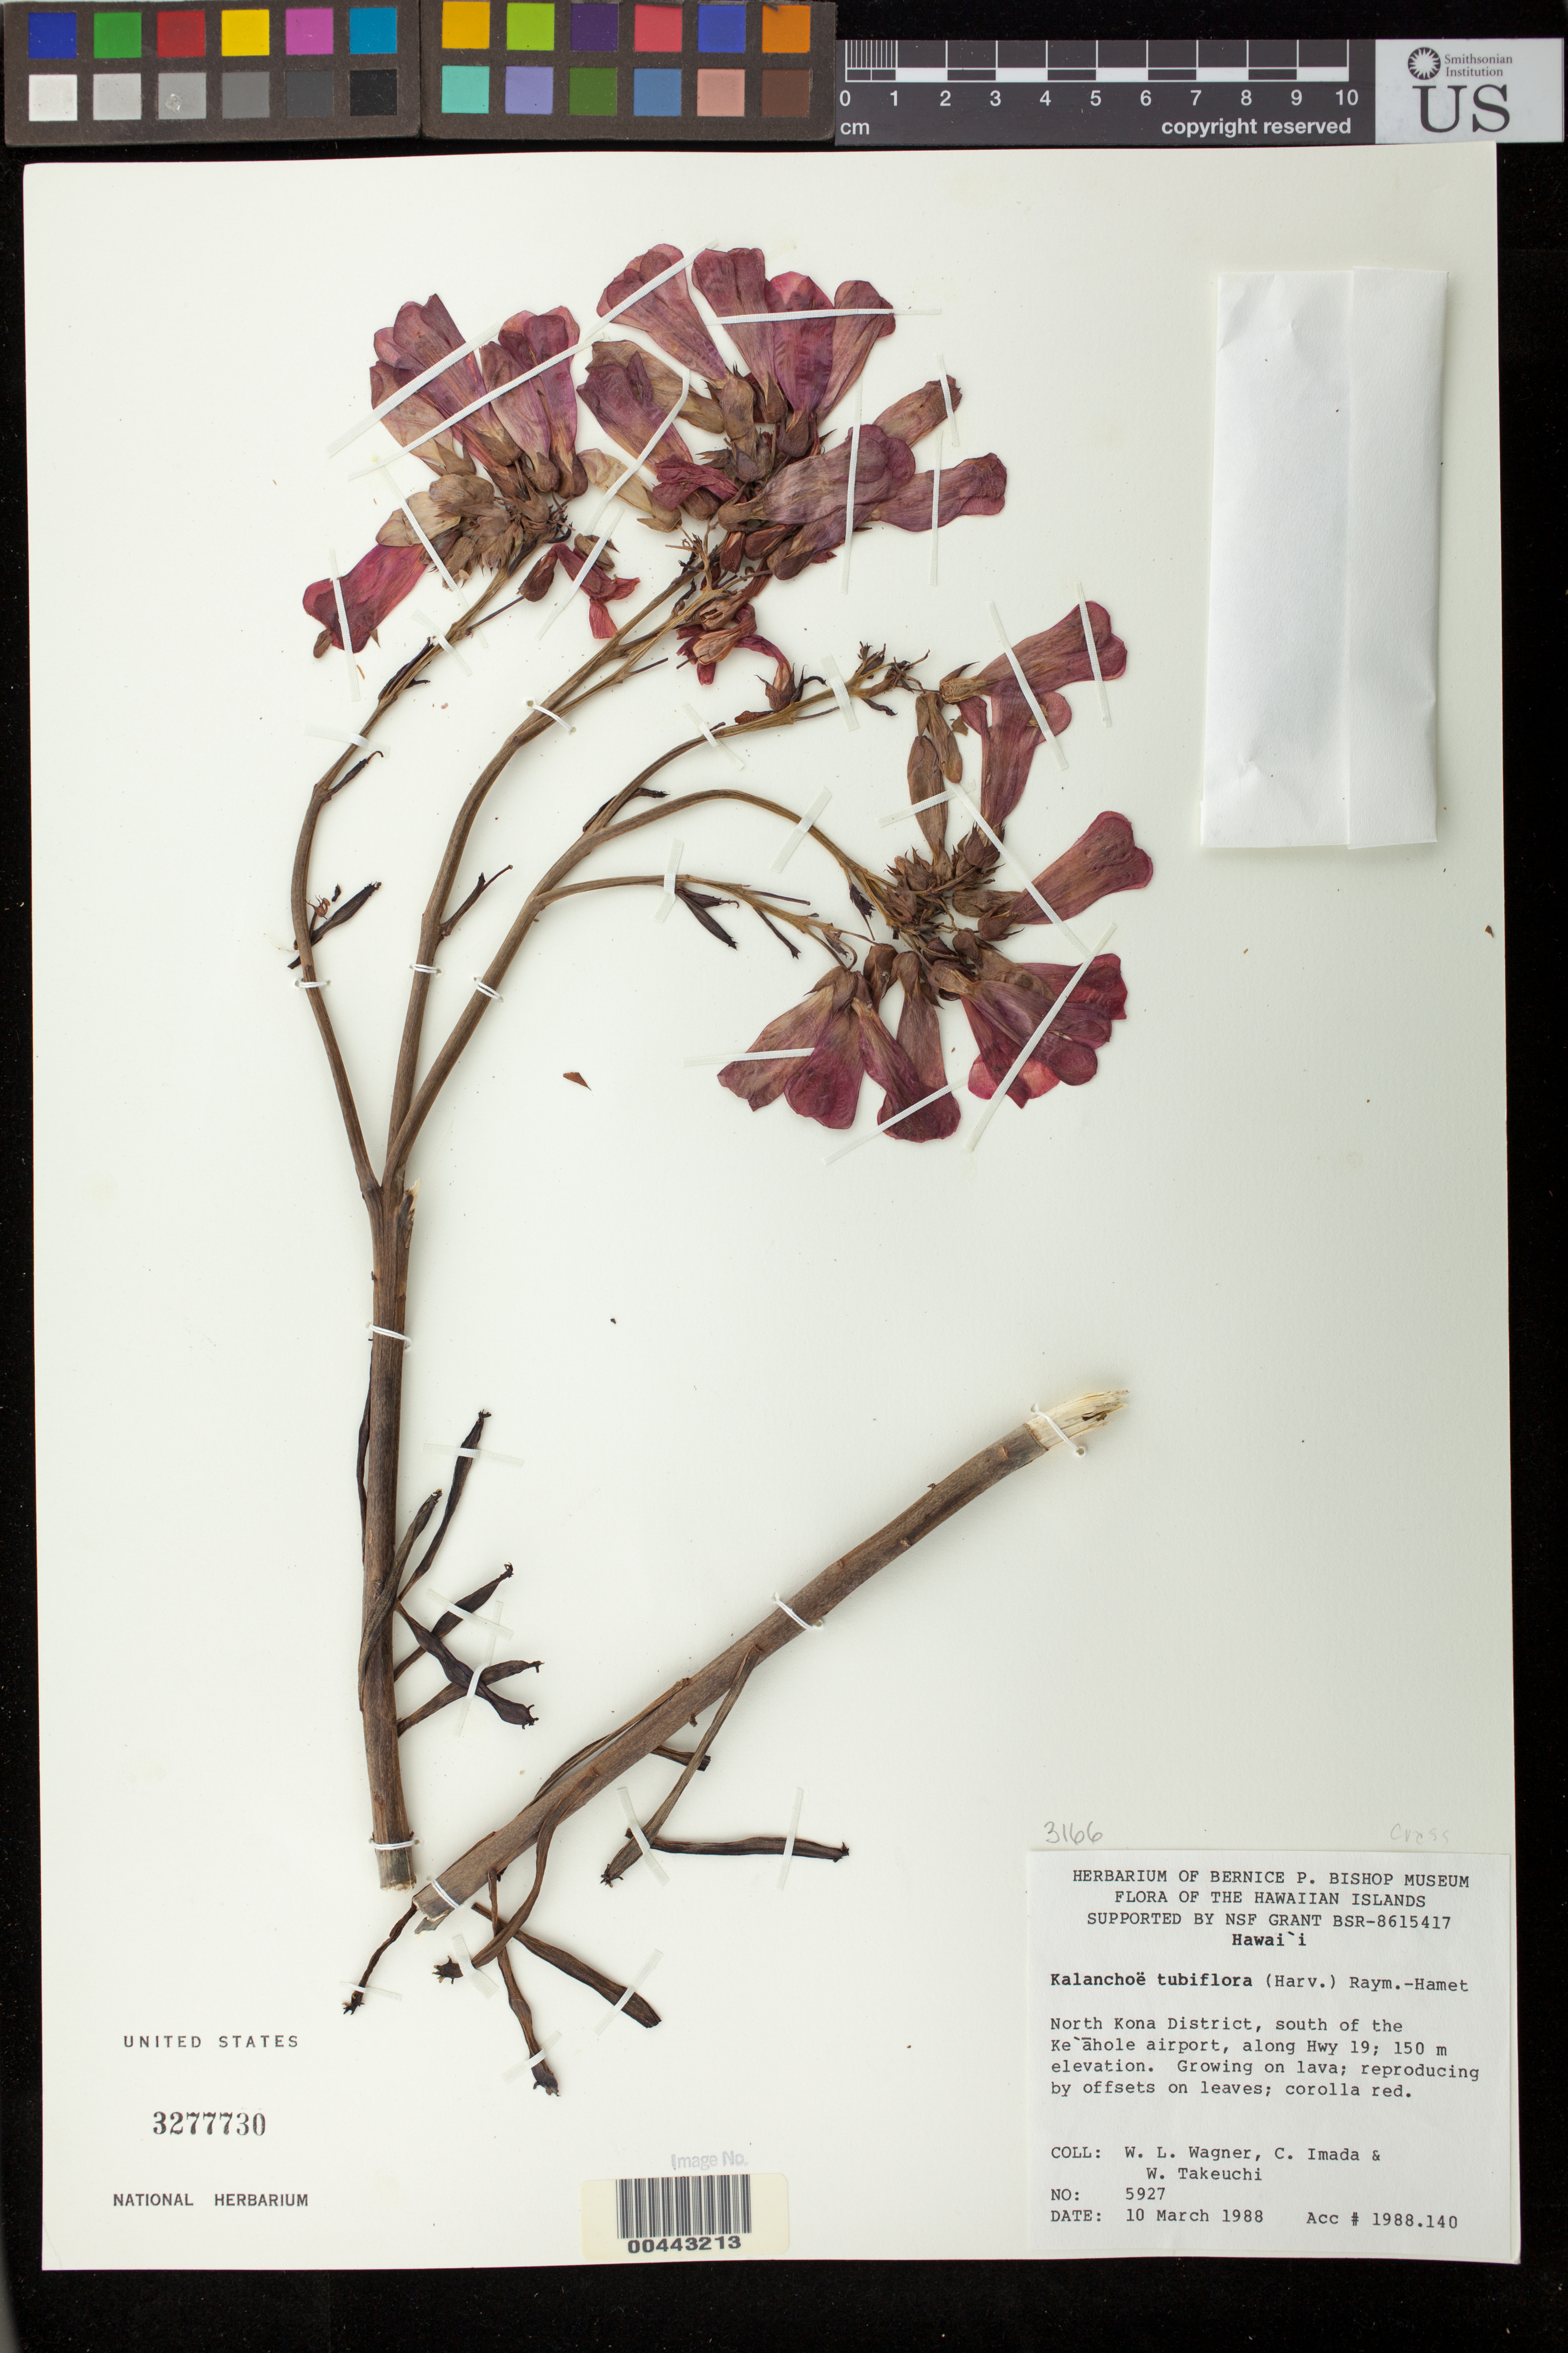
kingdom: Plantae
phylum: Tracheophyta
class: Magnoliopsida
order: Saxifragales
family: Crassulaceae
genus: Kalanchoe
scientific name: Kalanchoe delagoensis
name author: Eckl. & Zeyh.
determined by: Wagner, W. L., (BOT), Smithsonian Institution - National Museum of Natural History (UNITED STATES)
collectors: W. L. Wagner, C. Imada & W. N. Takeuchi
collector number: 5927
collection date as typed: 10 Mar 1988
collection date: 1988-03-10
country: United States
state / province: Hawaii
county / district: Hawaii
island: Hawaii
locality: North Kona District, S of the Keahole airport, along Highway 19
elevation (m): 150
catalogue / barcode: US 3277730